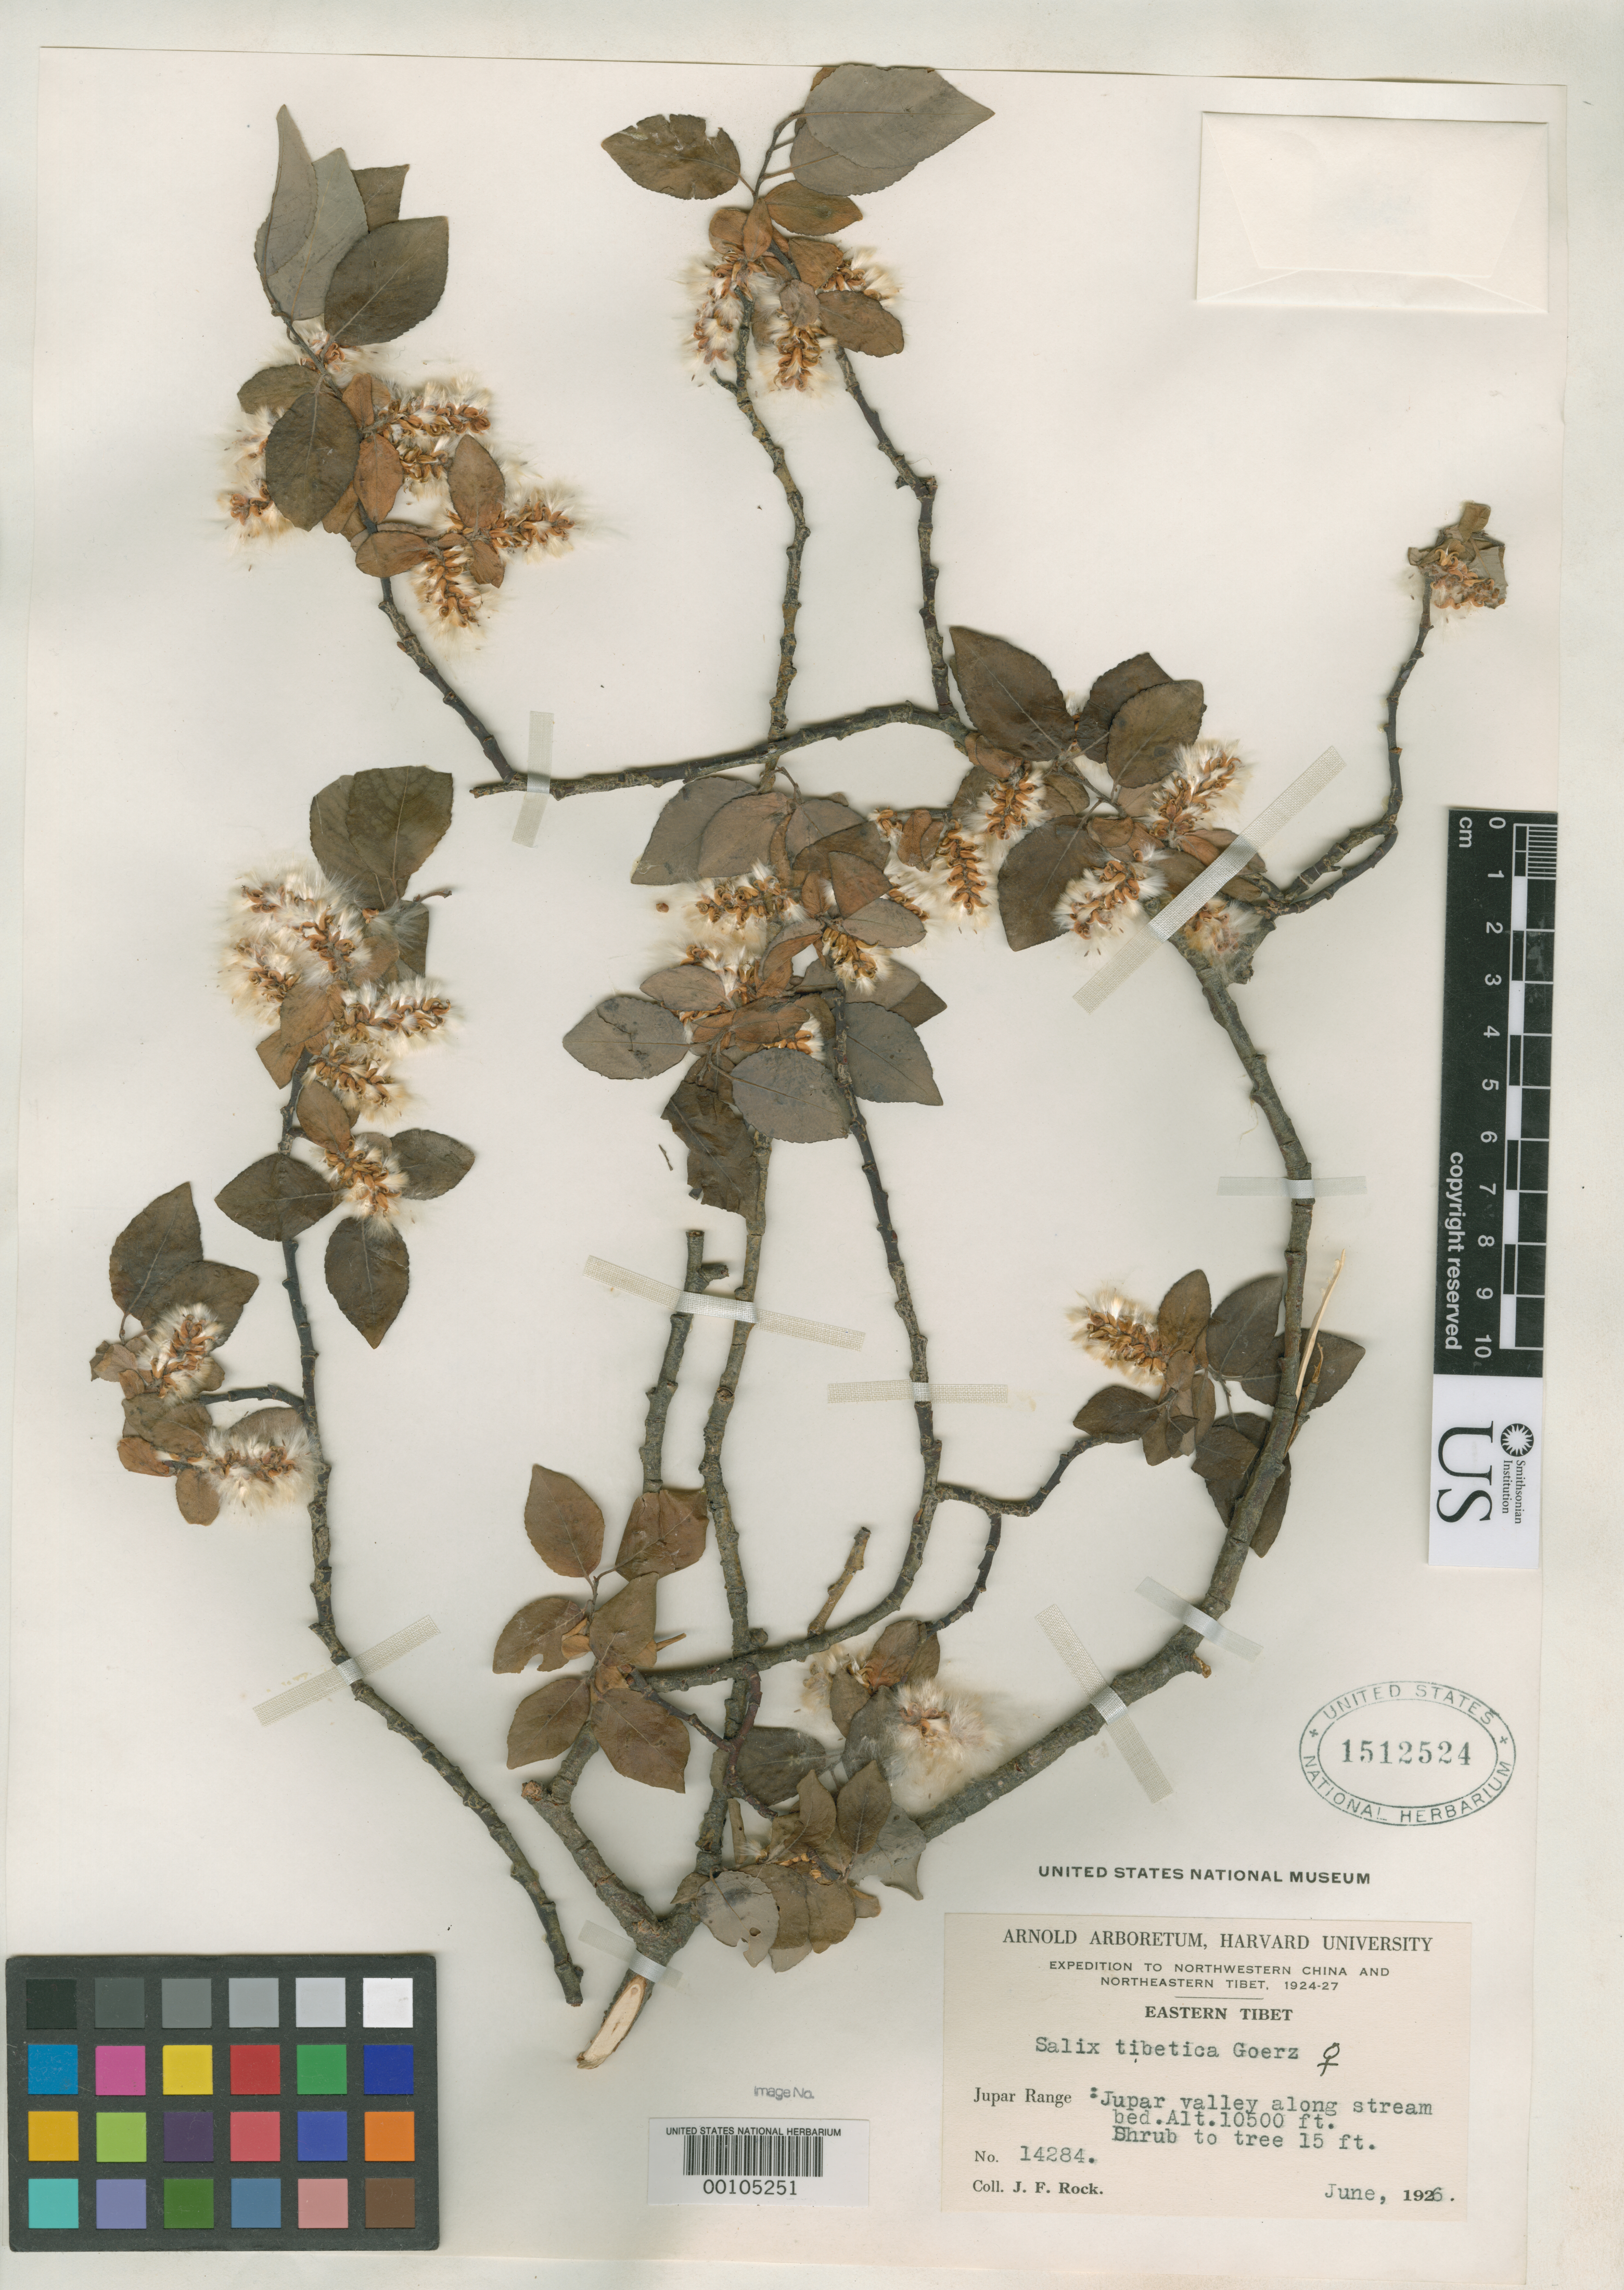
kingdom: Plantae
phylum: Tracheophyta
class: Magnoliopsida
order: Malpighiales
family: Salicaceae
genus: Salix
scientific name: Salix tibetica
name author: Goerz in Rehder & Kobuski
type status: Isosyntype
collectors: J. F. Rock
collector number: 14284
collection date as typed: Jun 1926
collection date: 1926-06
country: China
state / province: Xizang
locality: Jupar Valley.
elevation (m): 3150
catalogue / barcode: US 1512524